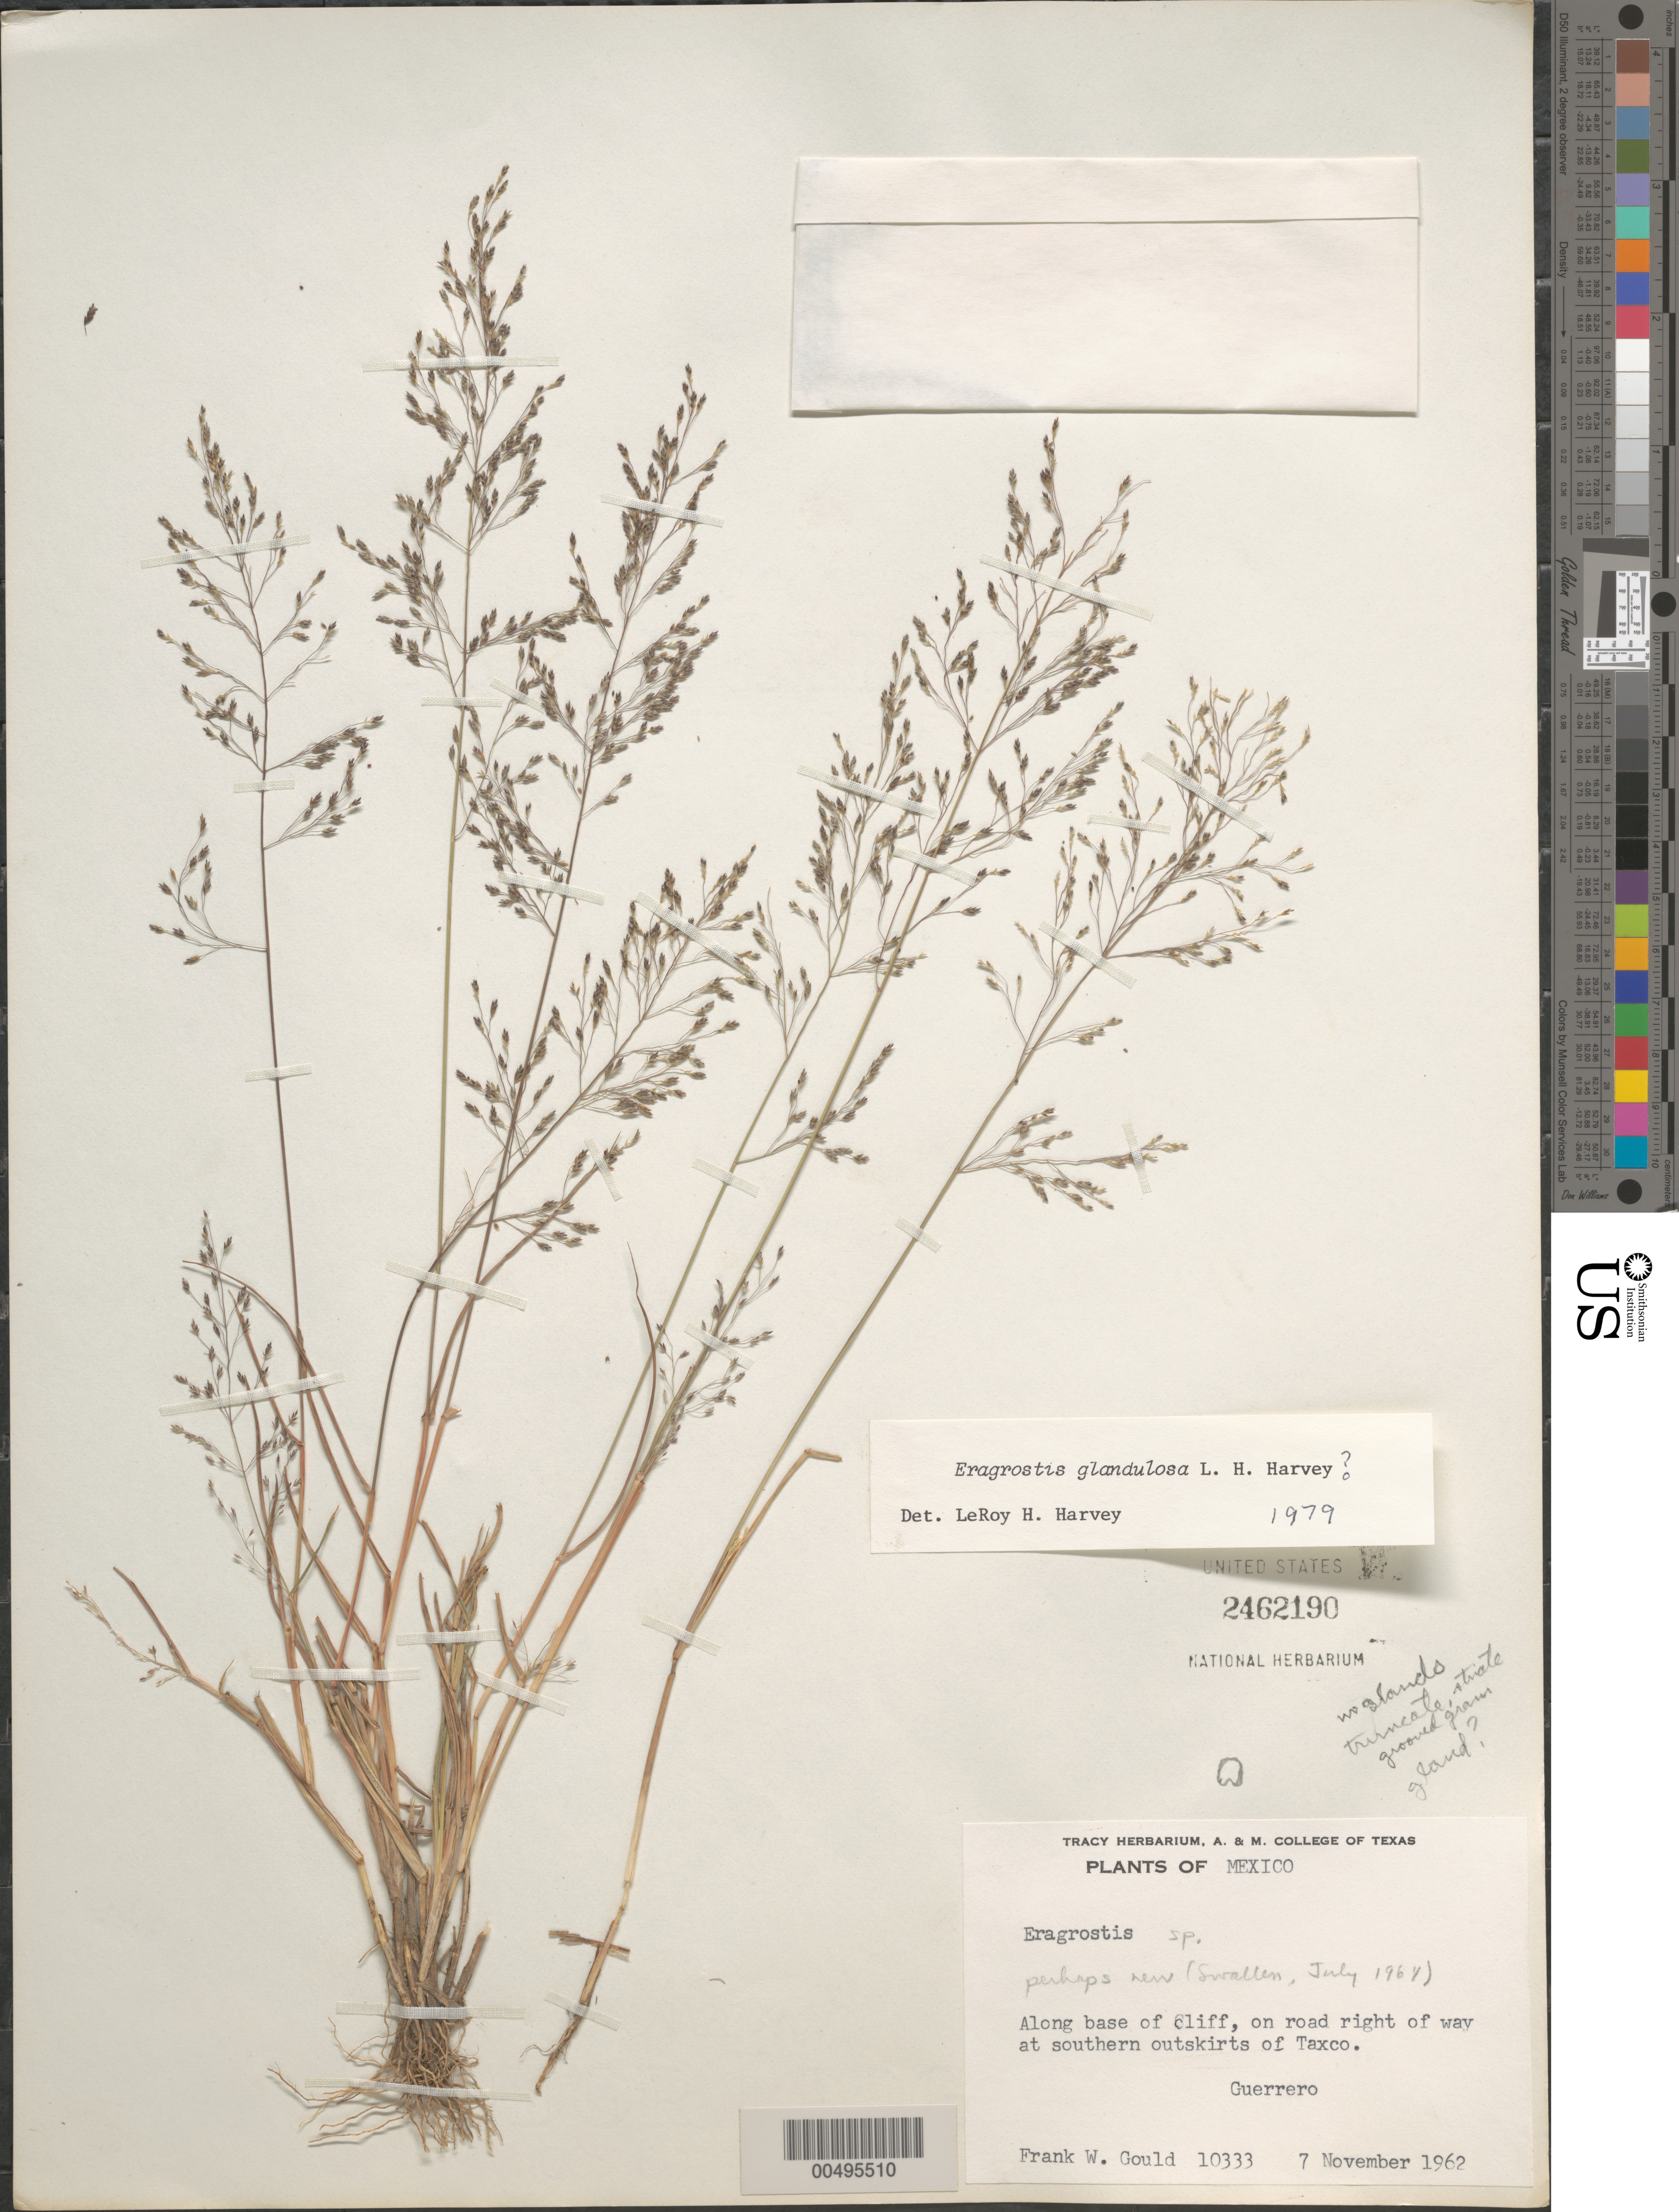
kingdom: Plantae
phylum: Tracheophyta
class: Liliopsida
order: Poales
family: Poaceae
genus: Eragrostis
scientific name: Eragrostis glandulosa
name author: L.H. Harv.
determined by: Harvey, L. H.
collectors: F. W. Gould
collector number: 10333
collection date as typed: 7 Nov 1962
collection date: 1962-11-07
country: Mexico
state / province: Guerrero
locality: On rd right-of-way at S outskirts of Taxco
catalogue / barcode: US 2462190